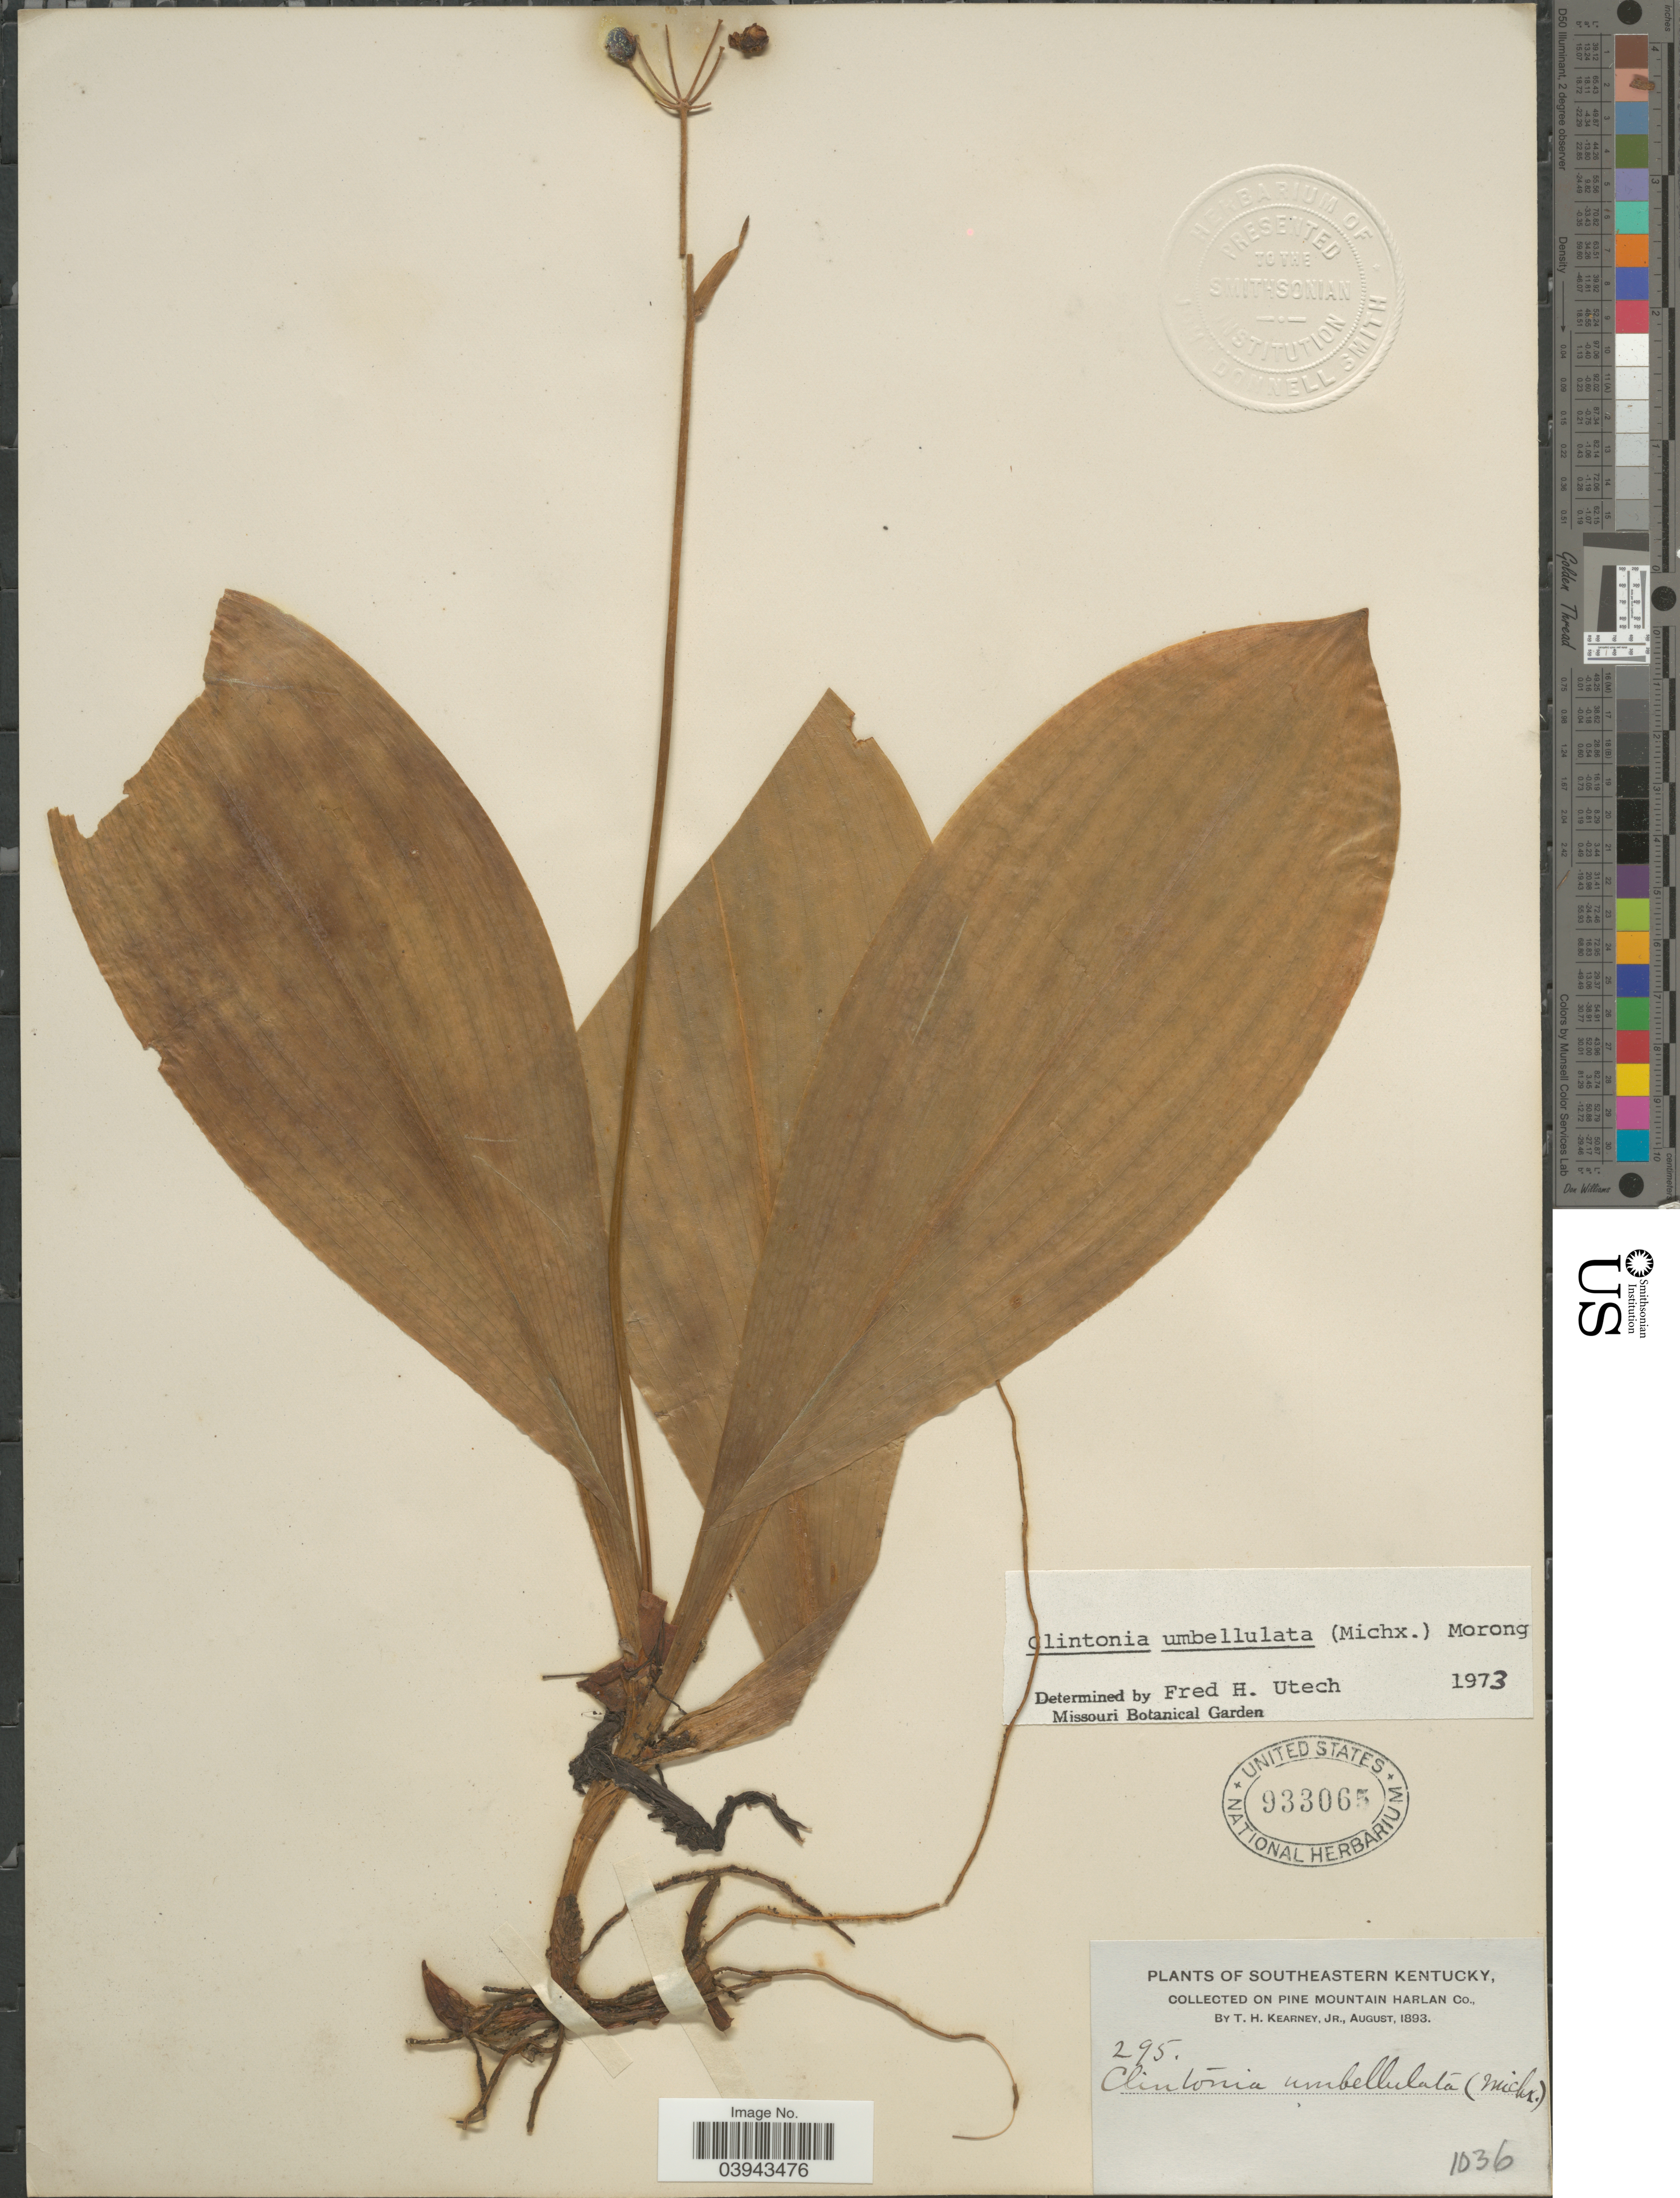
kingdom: Plantae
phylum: Tracheophyta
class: Liliopsida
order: Liliales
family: Liliaceae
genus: Clintonia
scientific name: Clintonia umbellulata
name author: (Michx.) Morong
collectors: T. H. Kearney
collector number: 295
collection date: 1893-08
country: United States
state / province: Kentucky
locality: Southeastern Kentucky. On Pine Mountain Harlan Co.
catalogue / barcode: US 933065